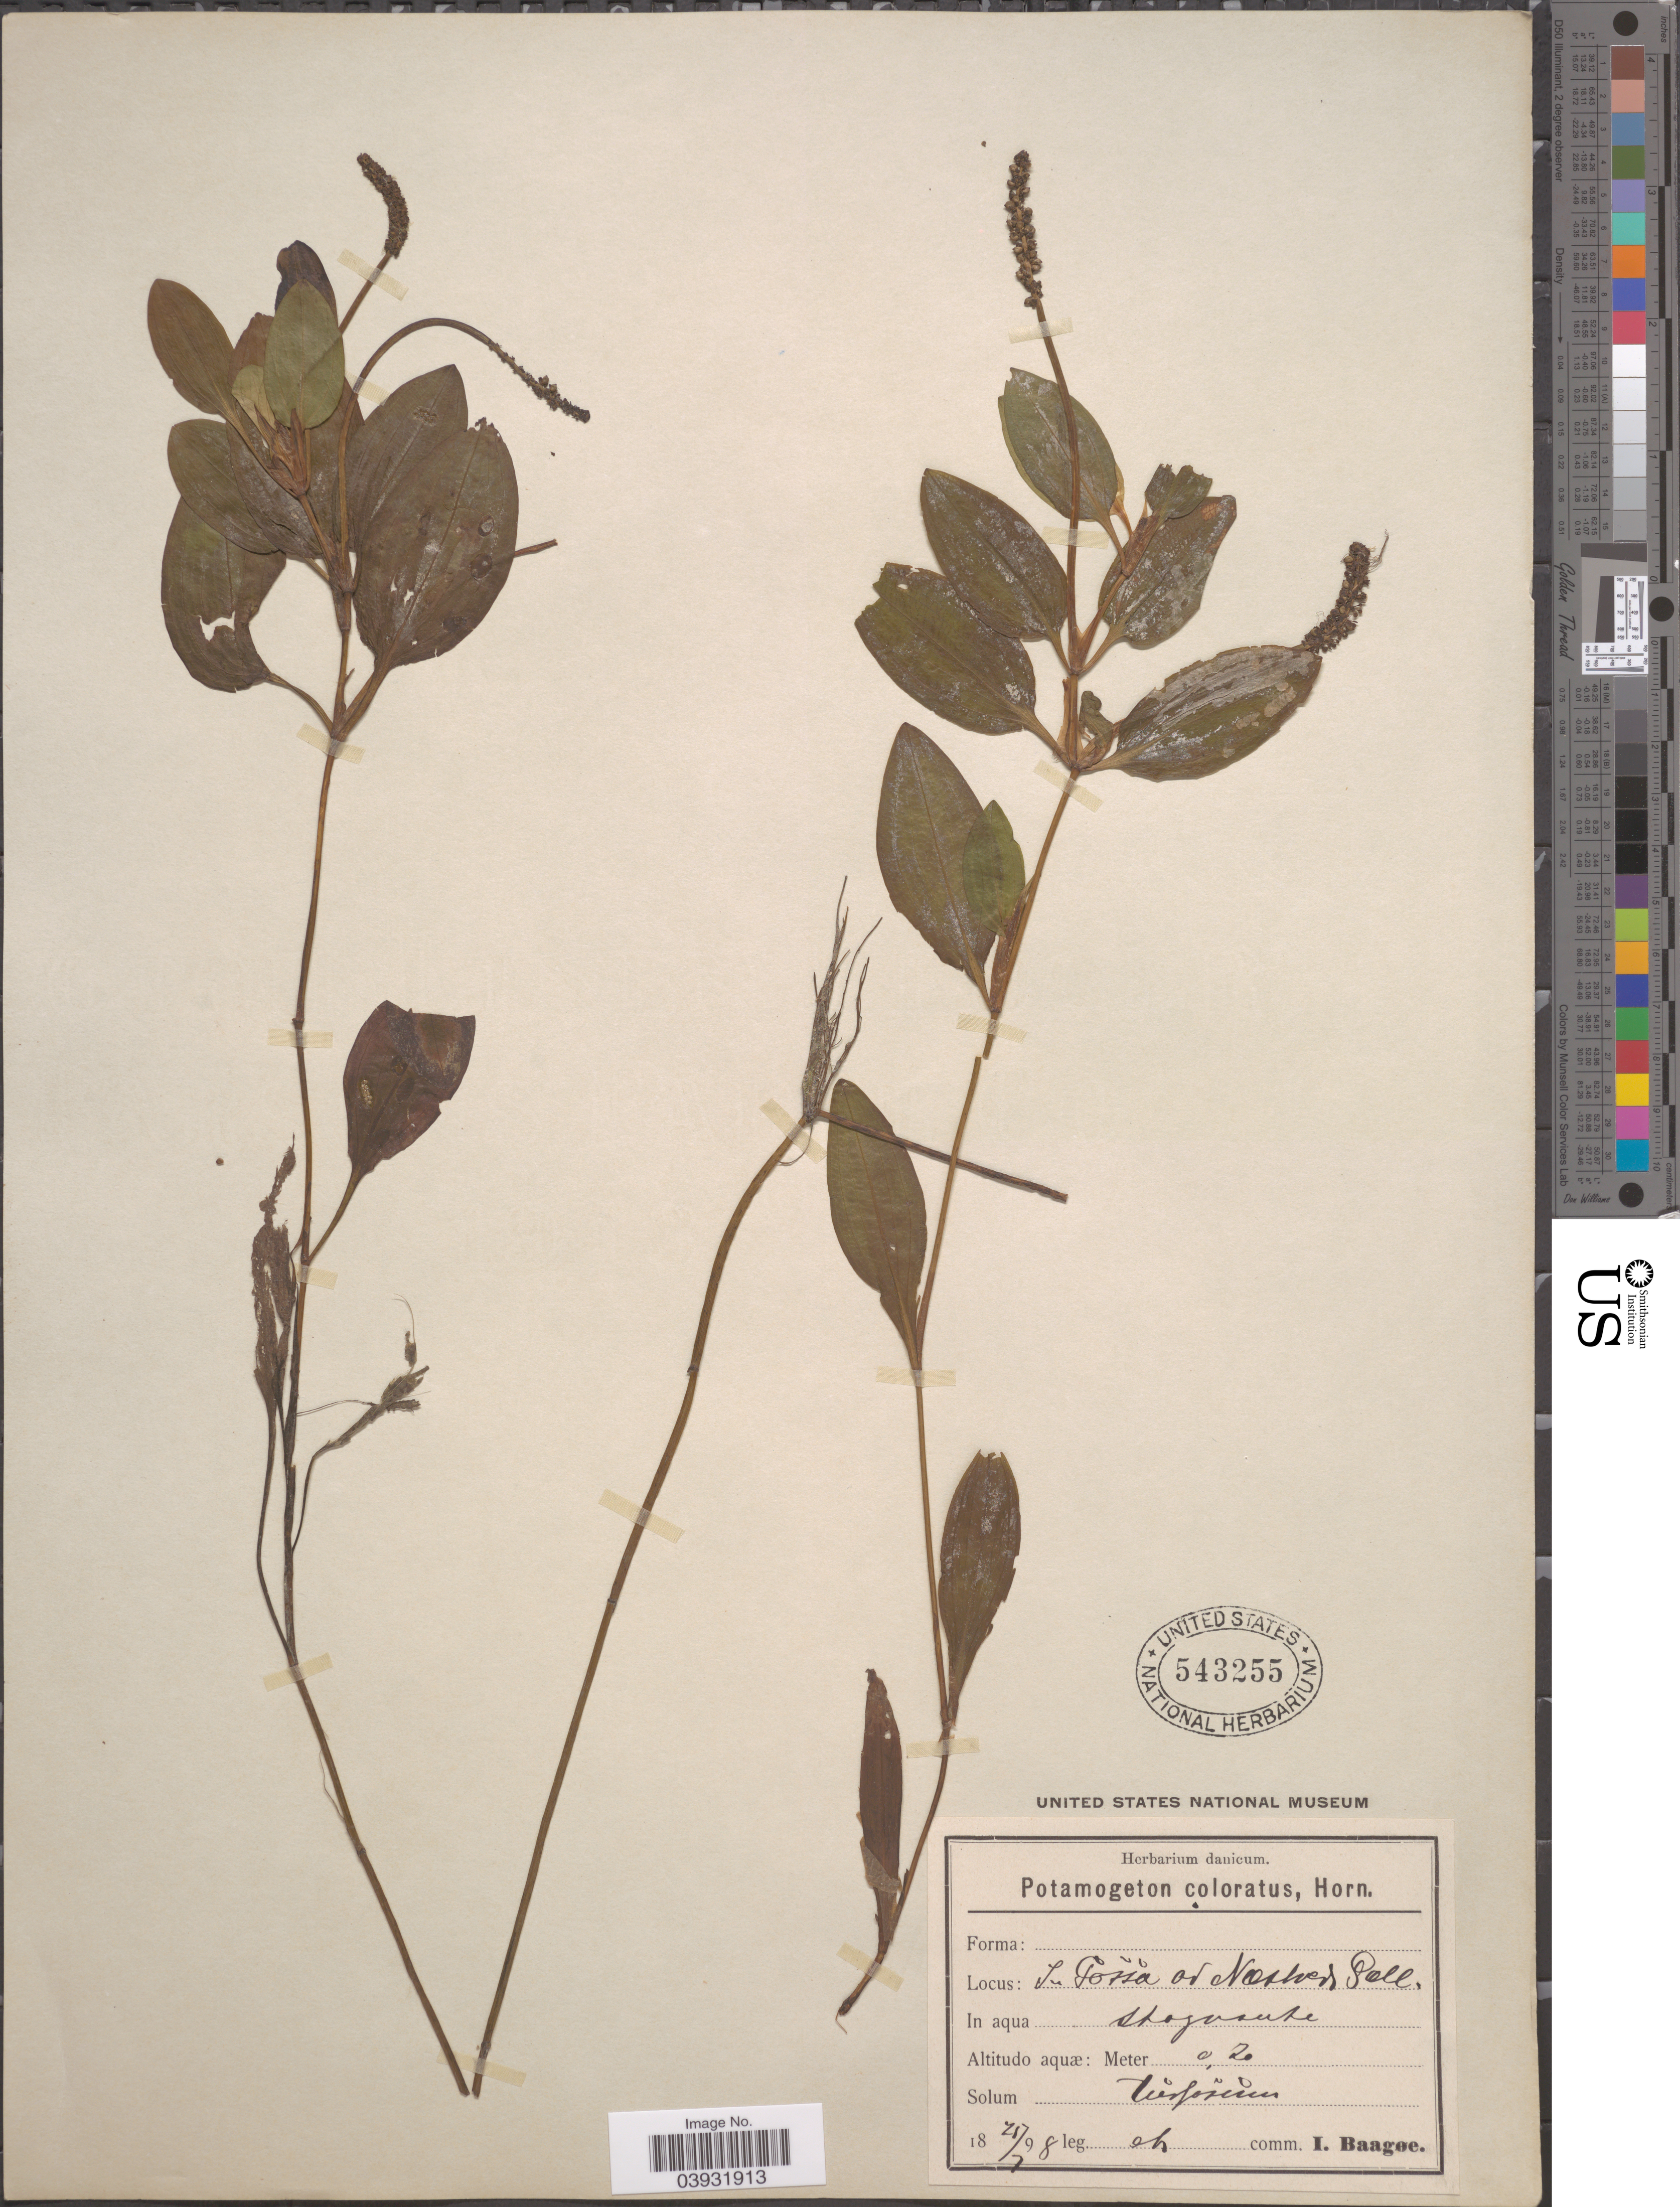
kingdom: Plantae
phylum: Tracheophyta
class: Liliopsida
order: Alismatales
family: Potamogetonaceae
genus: Potamogeton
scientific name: Potamogeton coloratus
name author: Hagstr.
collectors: I. Baagøe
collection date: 1898-07-21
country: Denmark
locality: In Fošša od Naestved Saell.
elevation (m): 0.2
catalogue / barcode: US 543255